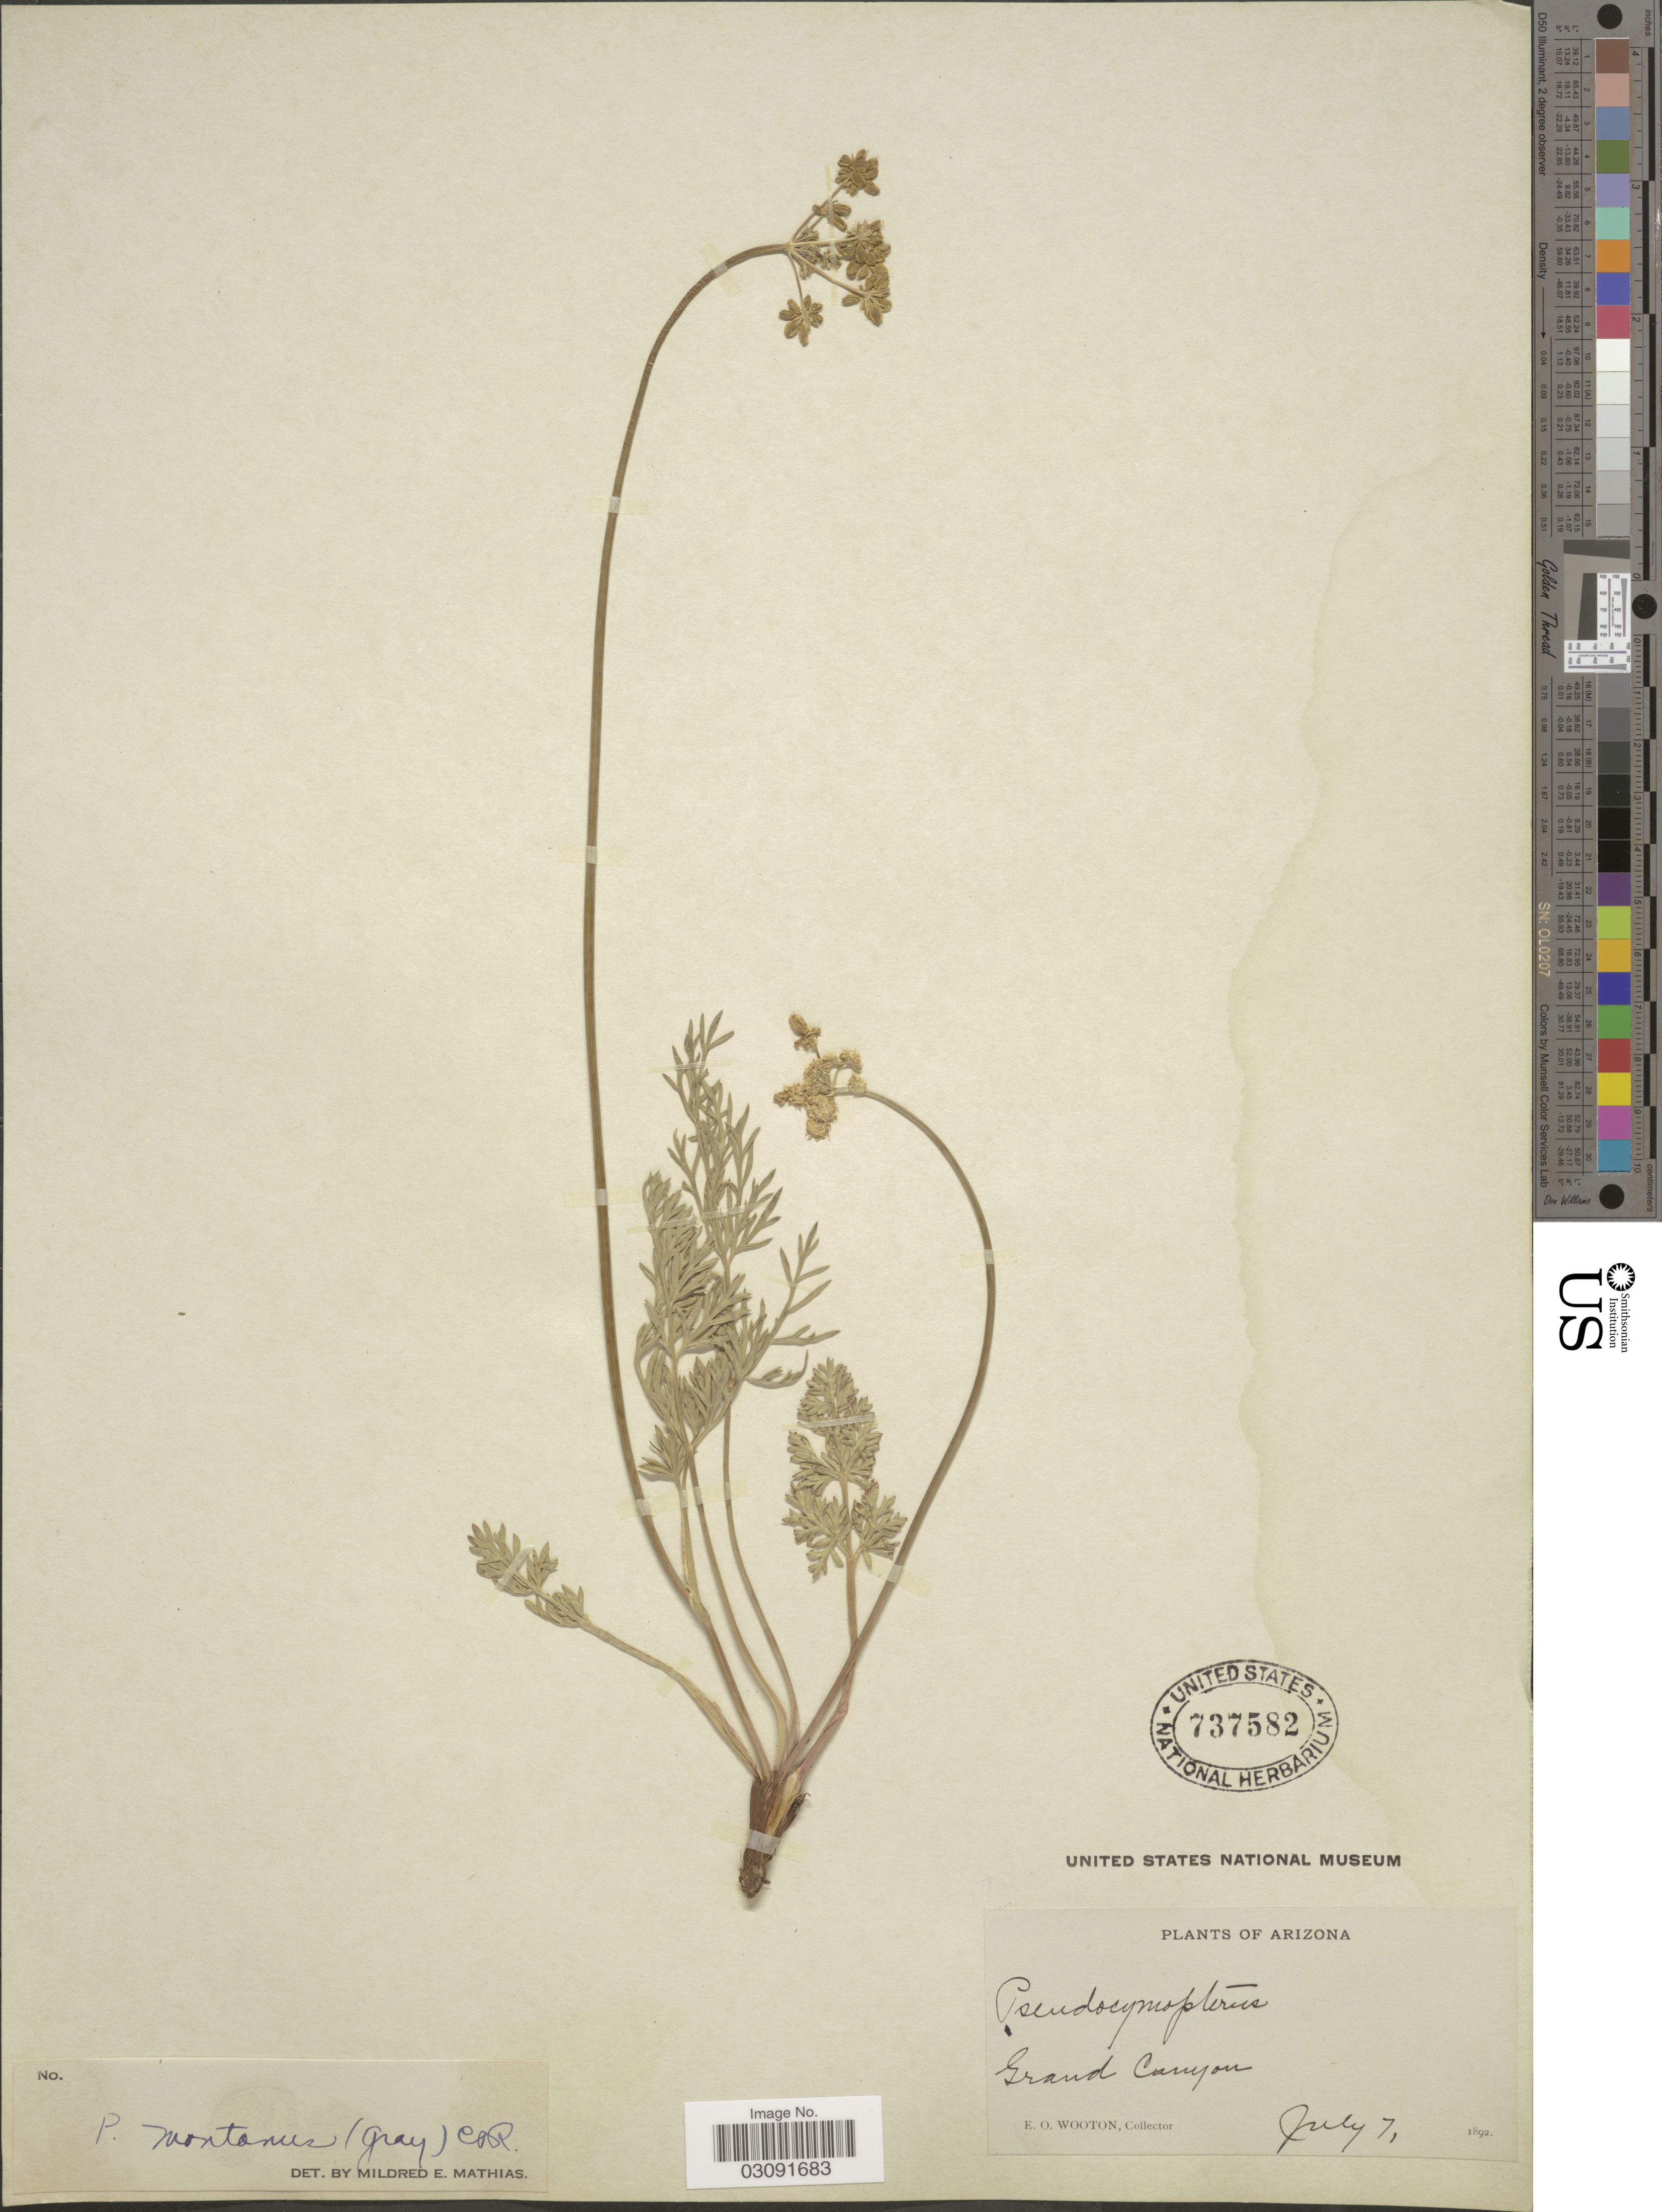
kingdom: Plantae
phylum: Tracheophyta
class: Magnoliopsida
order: Apiales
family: Apiaceae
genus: Pseudocymopterus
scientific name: Pseudocymopterus montanus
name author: (A. Gray) J.M. Coult. & Rose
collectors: E. O. Wooton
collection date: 1892-07-07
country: United States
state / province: Arizona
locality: Grand Canyon.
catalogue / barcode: US 737582